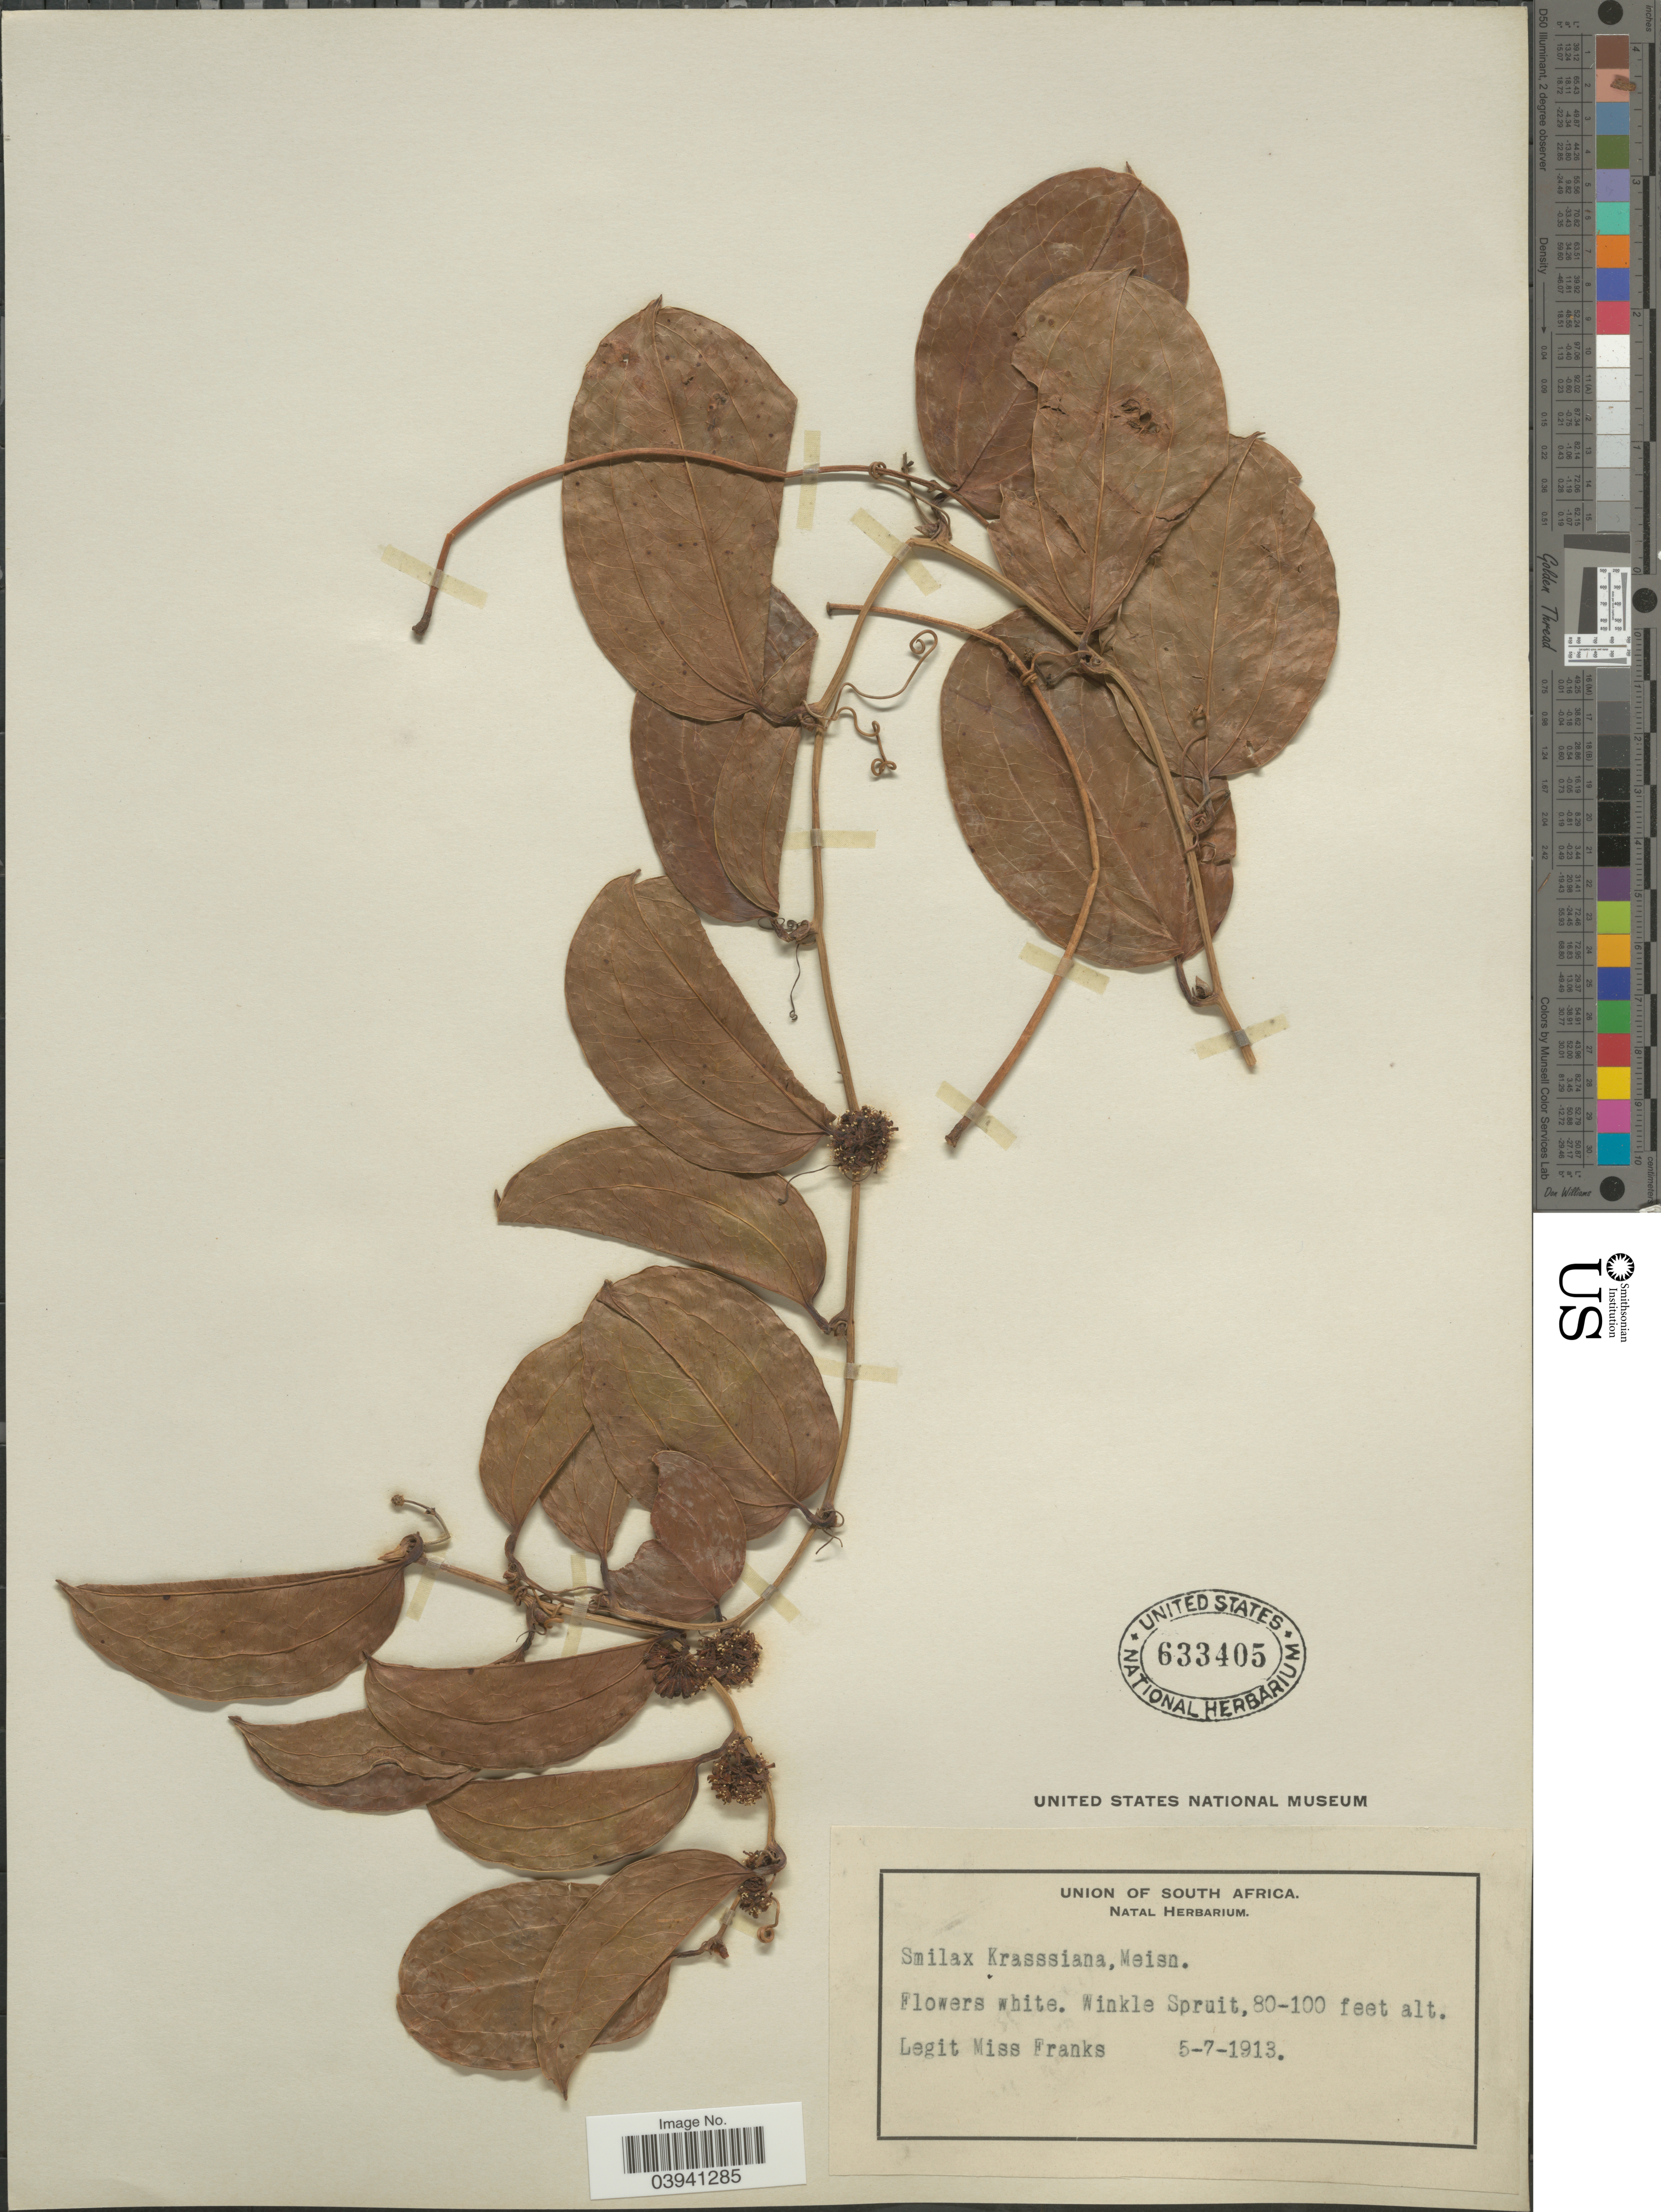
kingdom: Plantae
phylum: Tracheophyta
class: Liliopsida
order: Liliales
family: Smilacaceae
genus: Smilax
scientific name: Smilax kraussiana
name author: Meisn.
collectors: Miss Franks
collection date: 1913-07-05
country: South Africa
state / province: KwaZulu-Natal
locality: Winkle Spruit.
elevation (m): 24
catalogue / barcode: US 633405